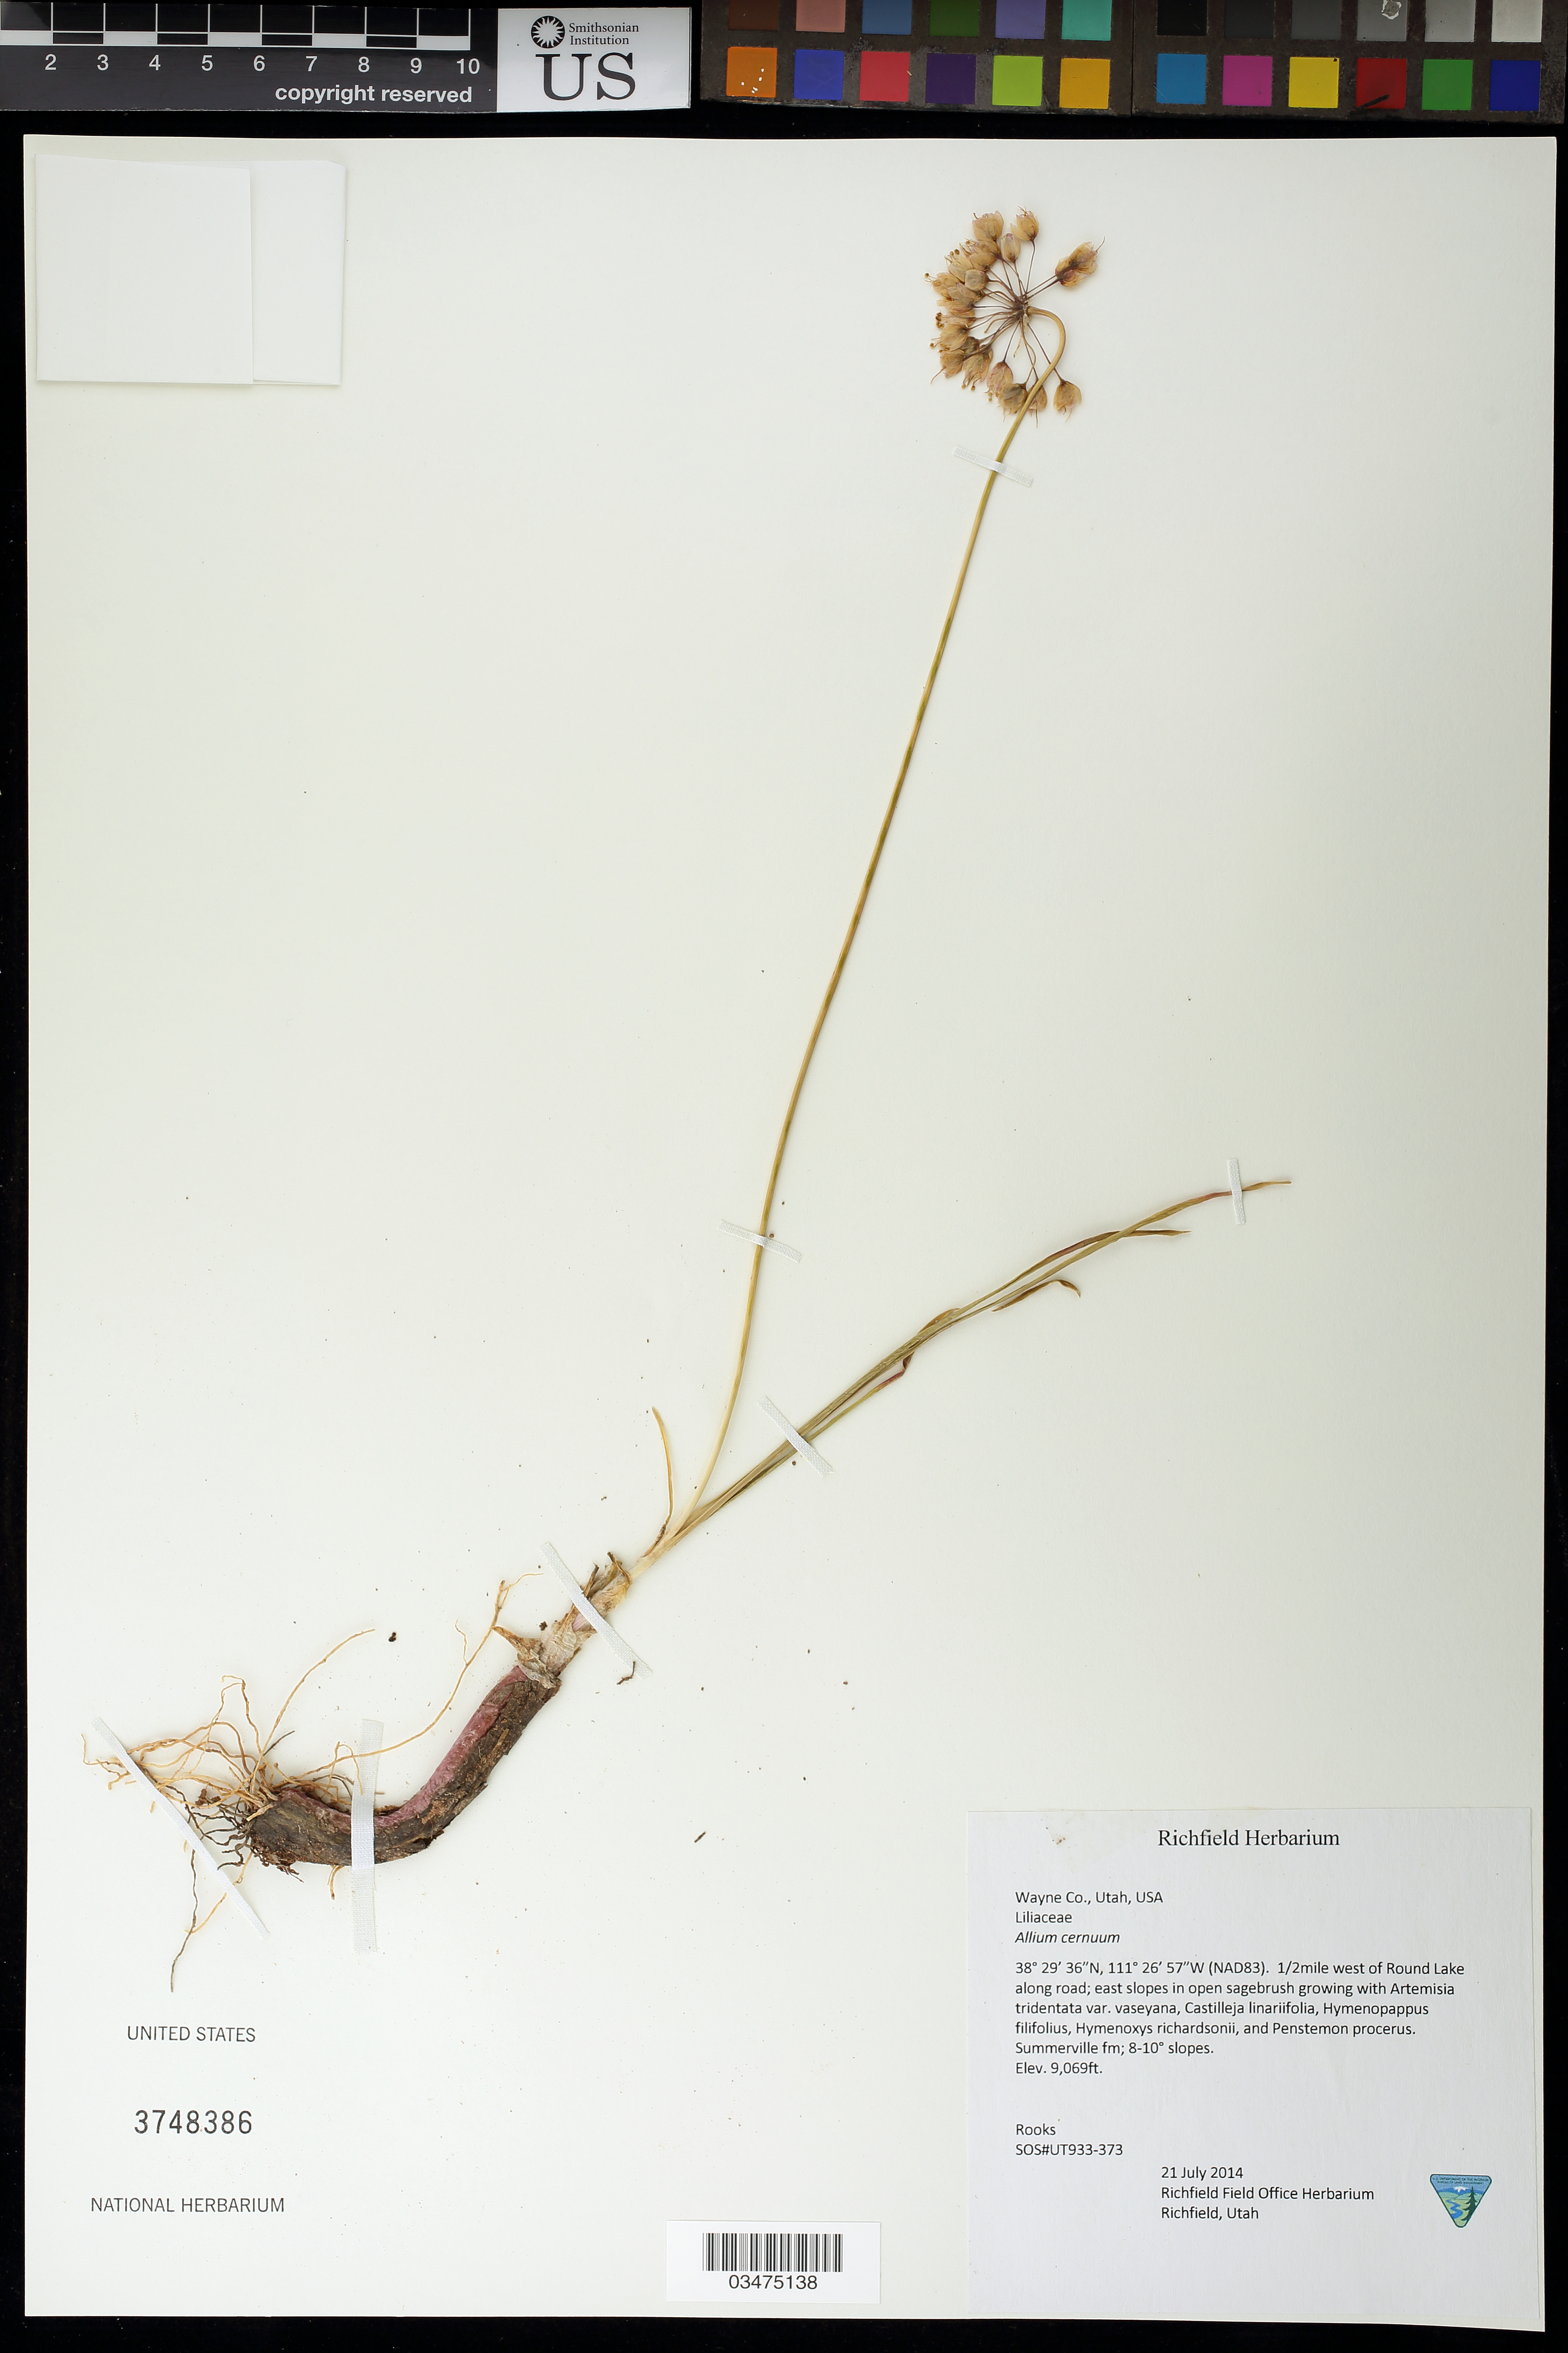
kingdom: Plantae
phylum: Tracheophyta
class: Liliopsida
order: Asparagales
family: Amaryllidaceae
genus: Allium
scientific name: Allium cernuum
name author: Roth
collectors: -. Rooks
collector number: UT933-373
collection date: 2014-07-21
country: United States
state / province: Utah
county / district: Wayne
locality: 1/2 mi. W of Round Lake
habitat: With Penstemon procerus, Castilleja linariifolia, ect.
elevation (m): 2764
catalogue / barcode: US 3748386